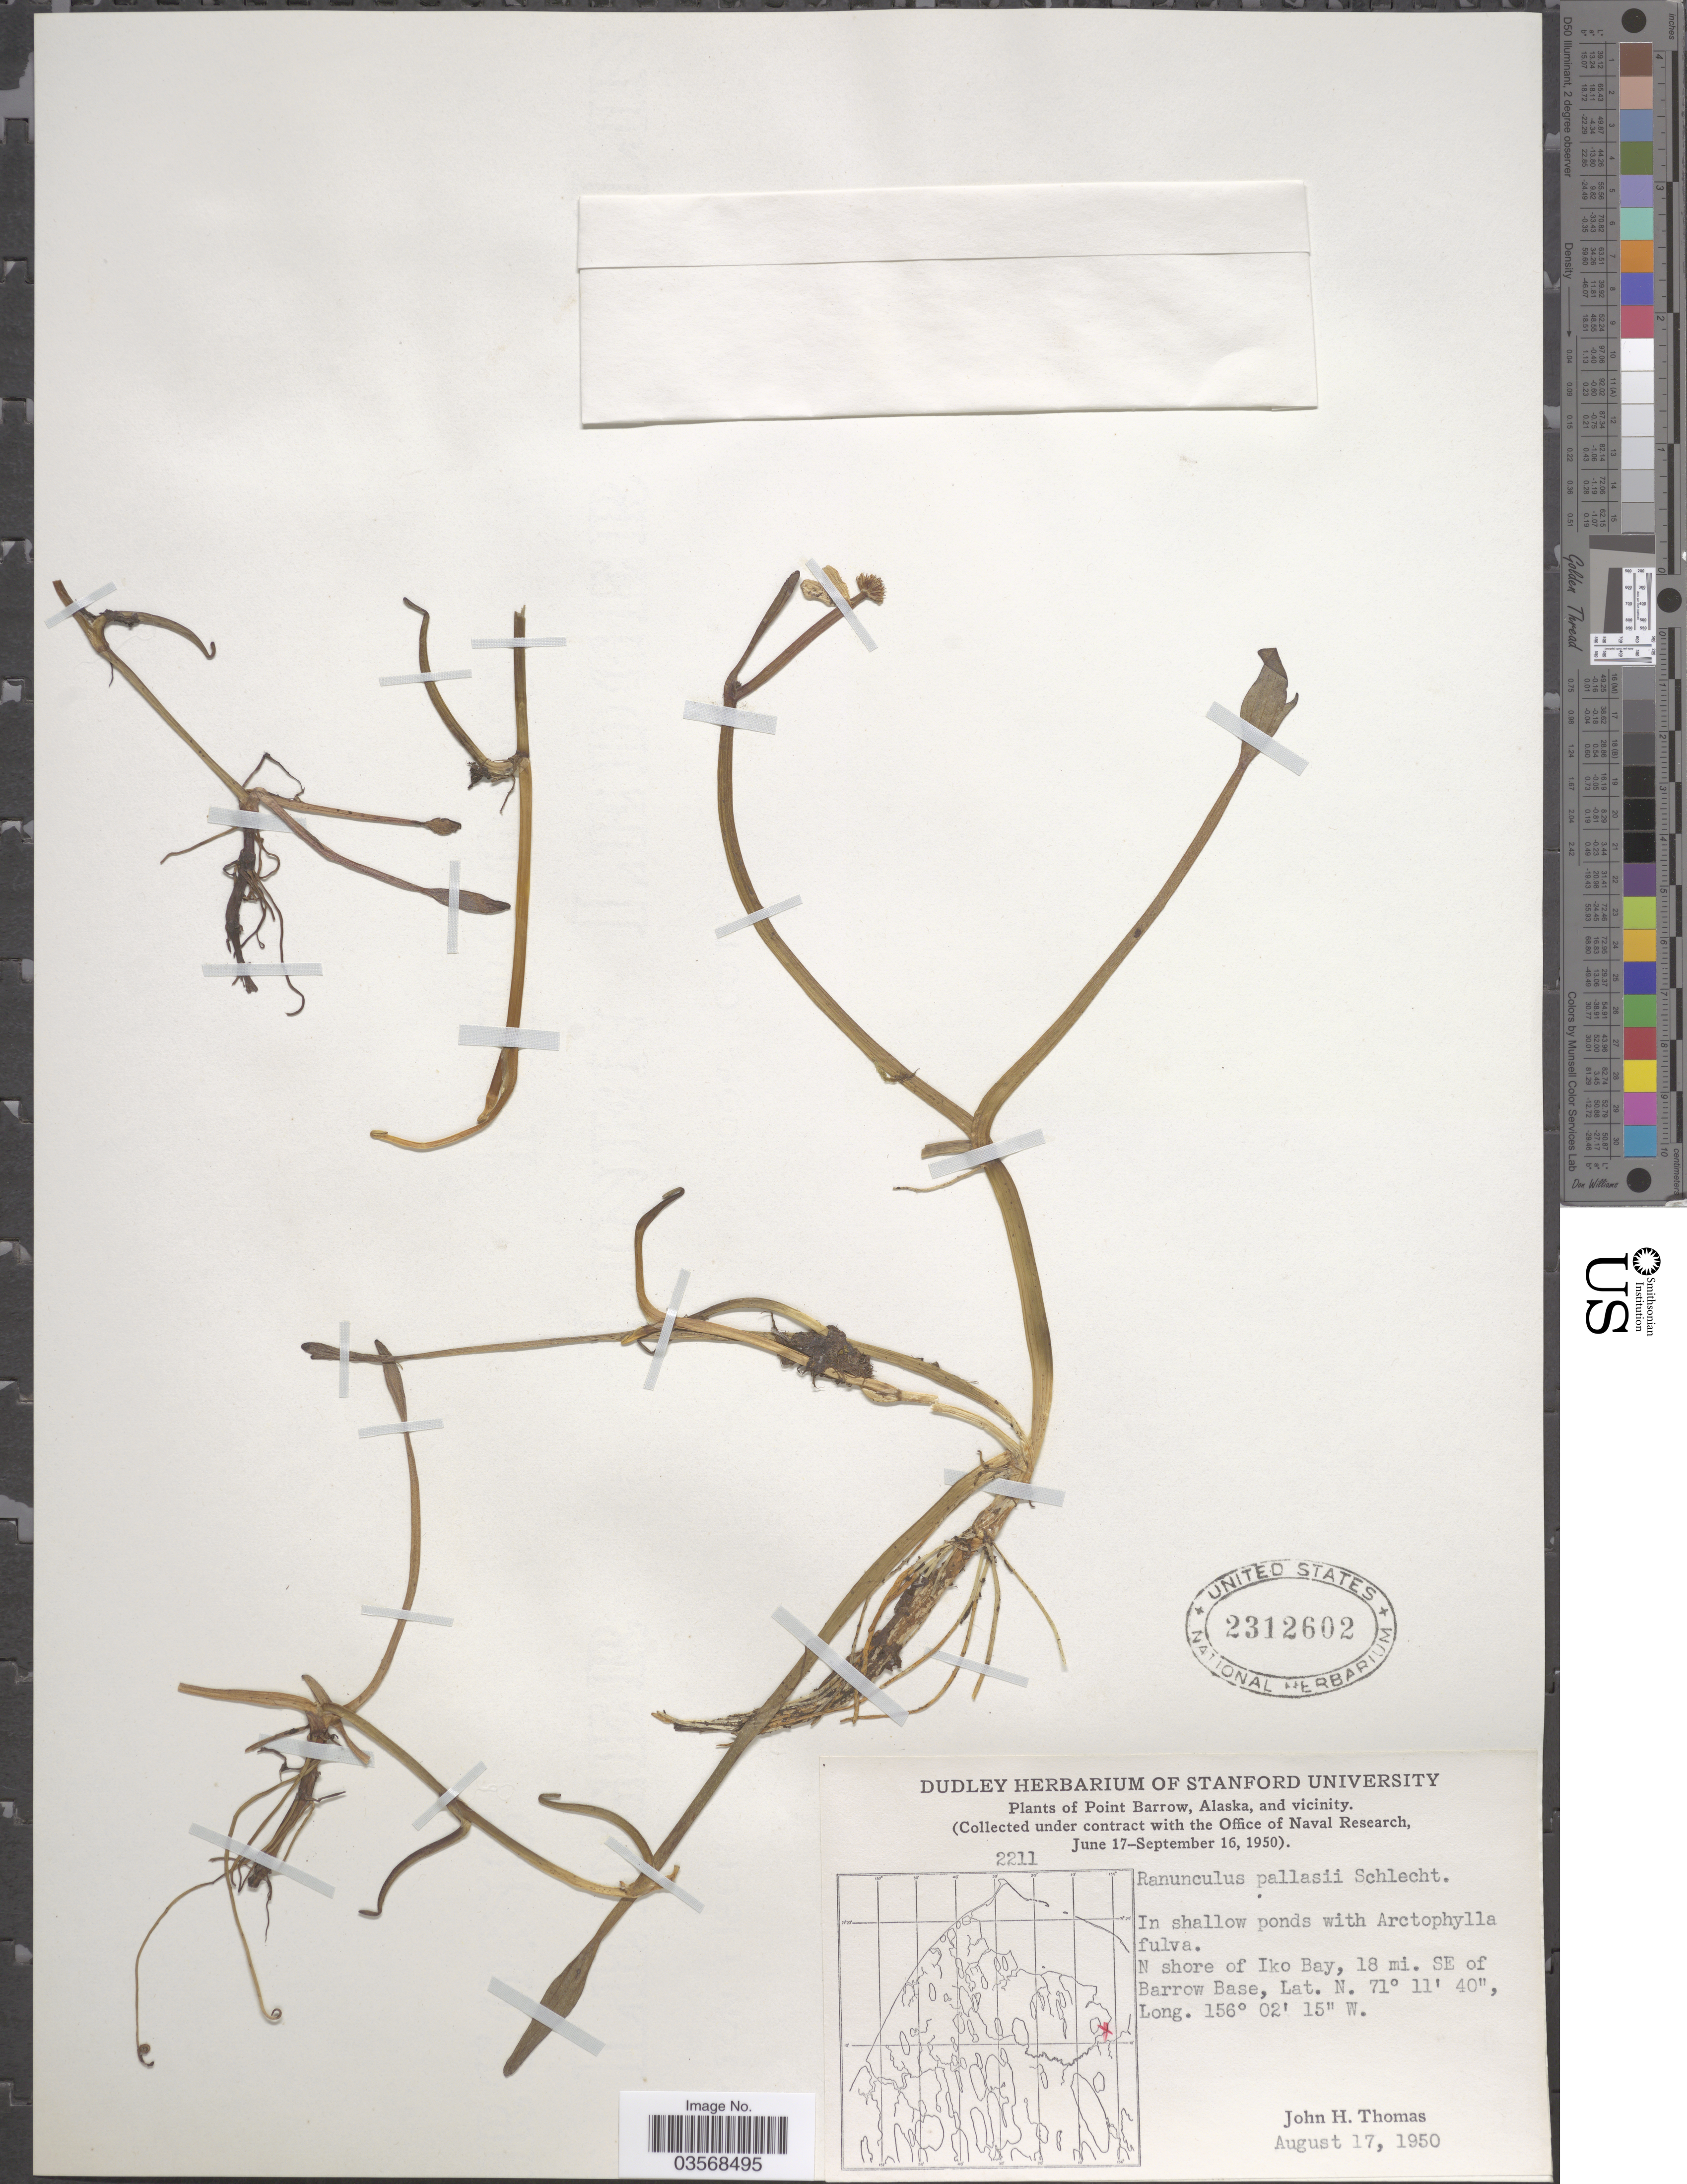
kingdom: Plantae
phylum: Tracheophyta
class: Magnoliopsida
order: Ranunculales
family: Ranunculaceae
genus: Ranunculus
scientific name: Ranunculus pallasii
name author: Schltdl.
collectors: J. H. Thomas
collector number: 2211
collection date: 1950-08-17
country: United States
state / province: Alaska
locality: Point Barrow, and vicinity. N shore of Iko Bay, 18 mi. SE of Barrow Base.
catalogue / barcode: US 2312602